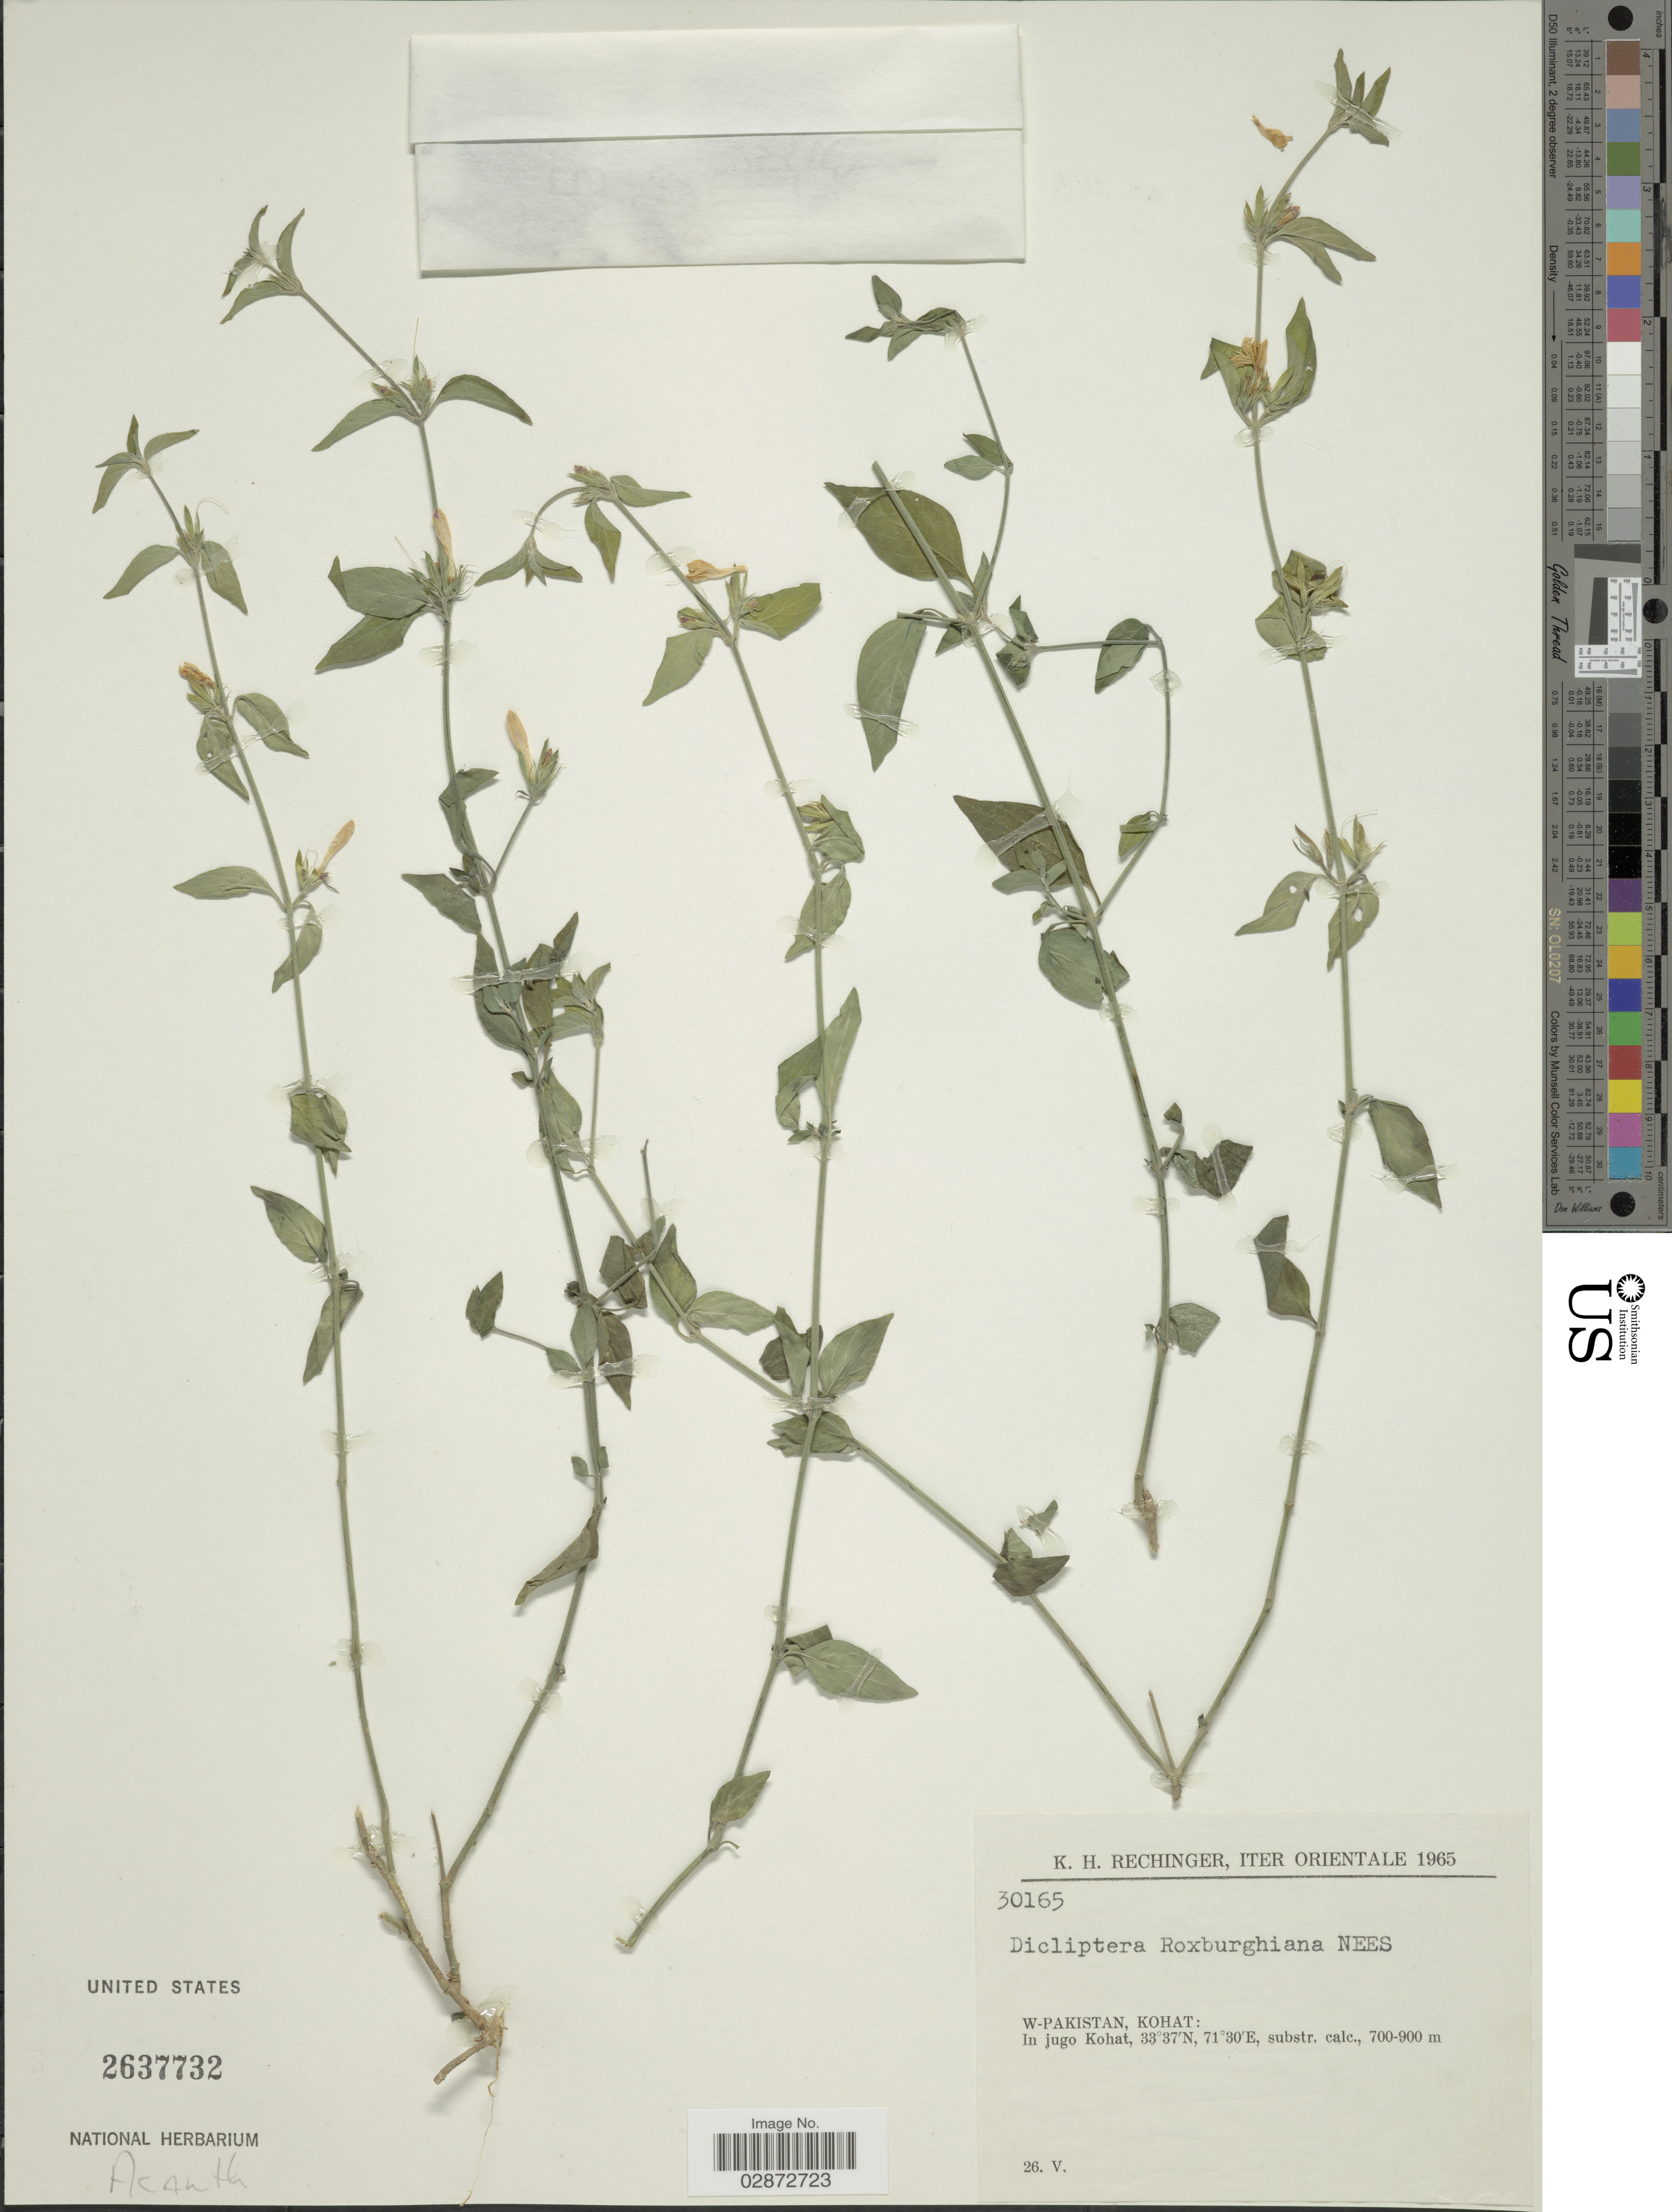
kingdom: Plantae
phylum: Tracheophyta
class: Magnoliopsida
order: Lamiales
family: Acanthaceae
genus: Dicliptera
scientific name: Dicliptera roxburghiana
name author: Nees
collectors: K. H. Rechinger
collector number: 30165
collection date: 1965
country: Pakistan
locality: Iter Orientale. W-Pakistan, Kohat: In jugo Kohat.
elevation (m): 700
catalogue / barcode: US 2637732